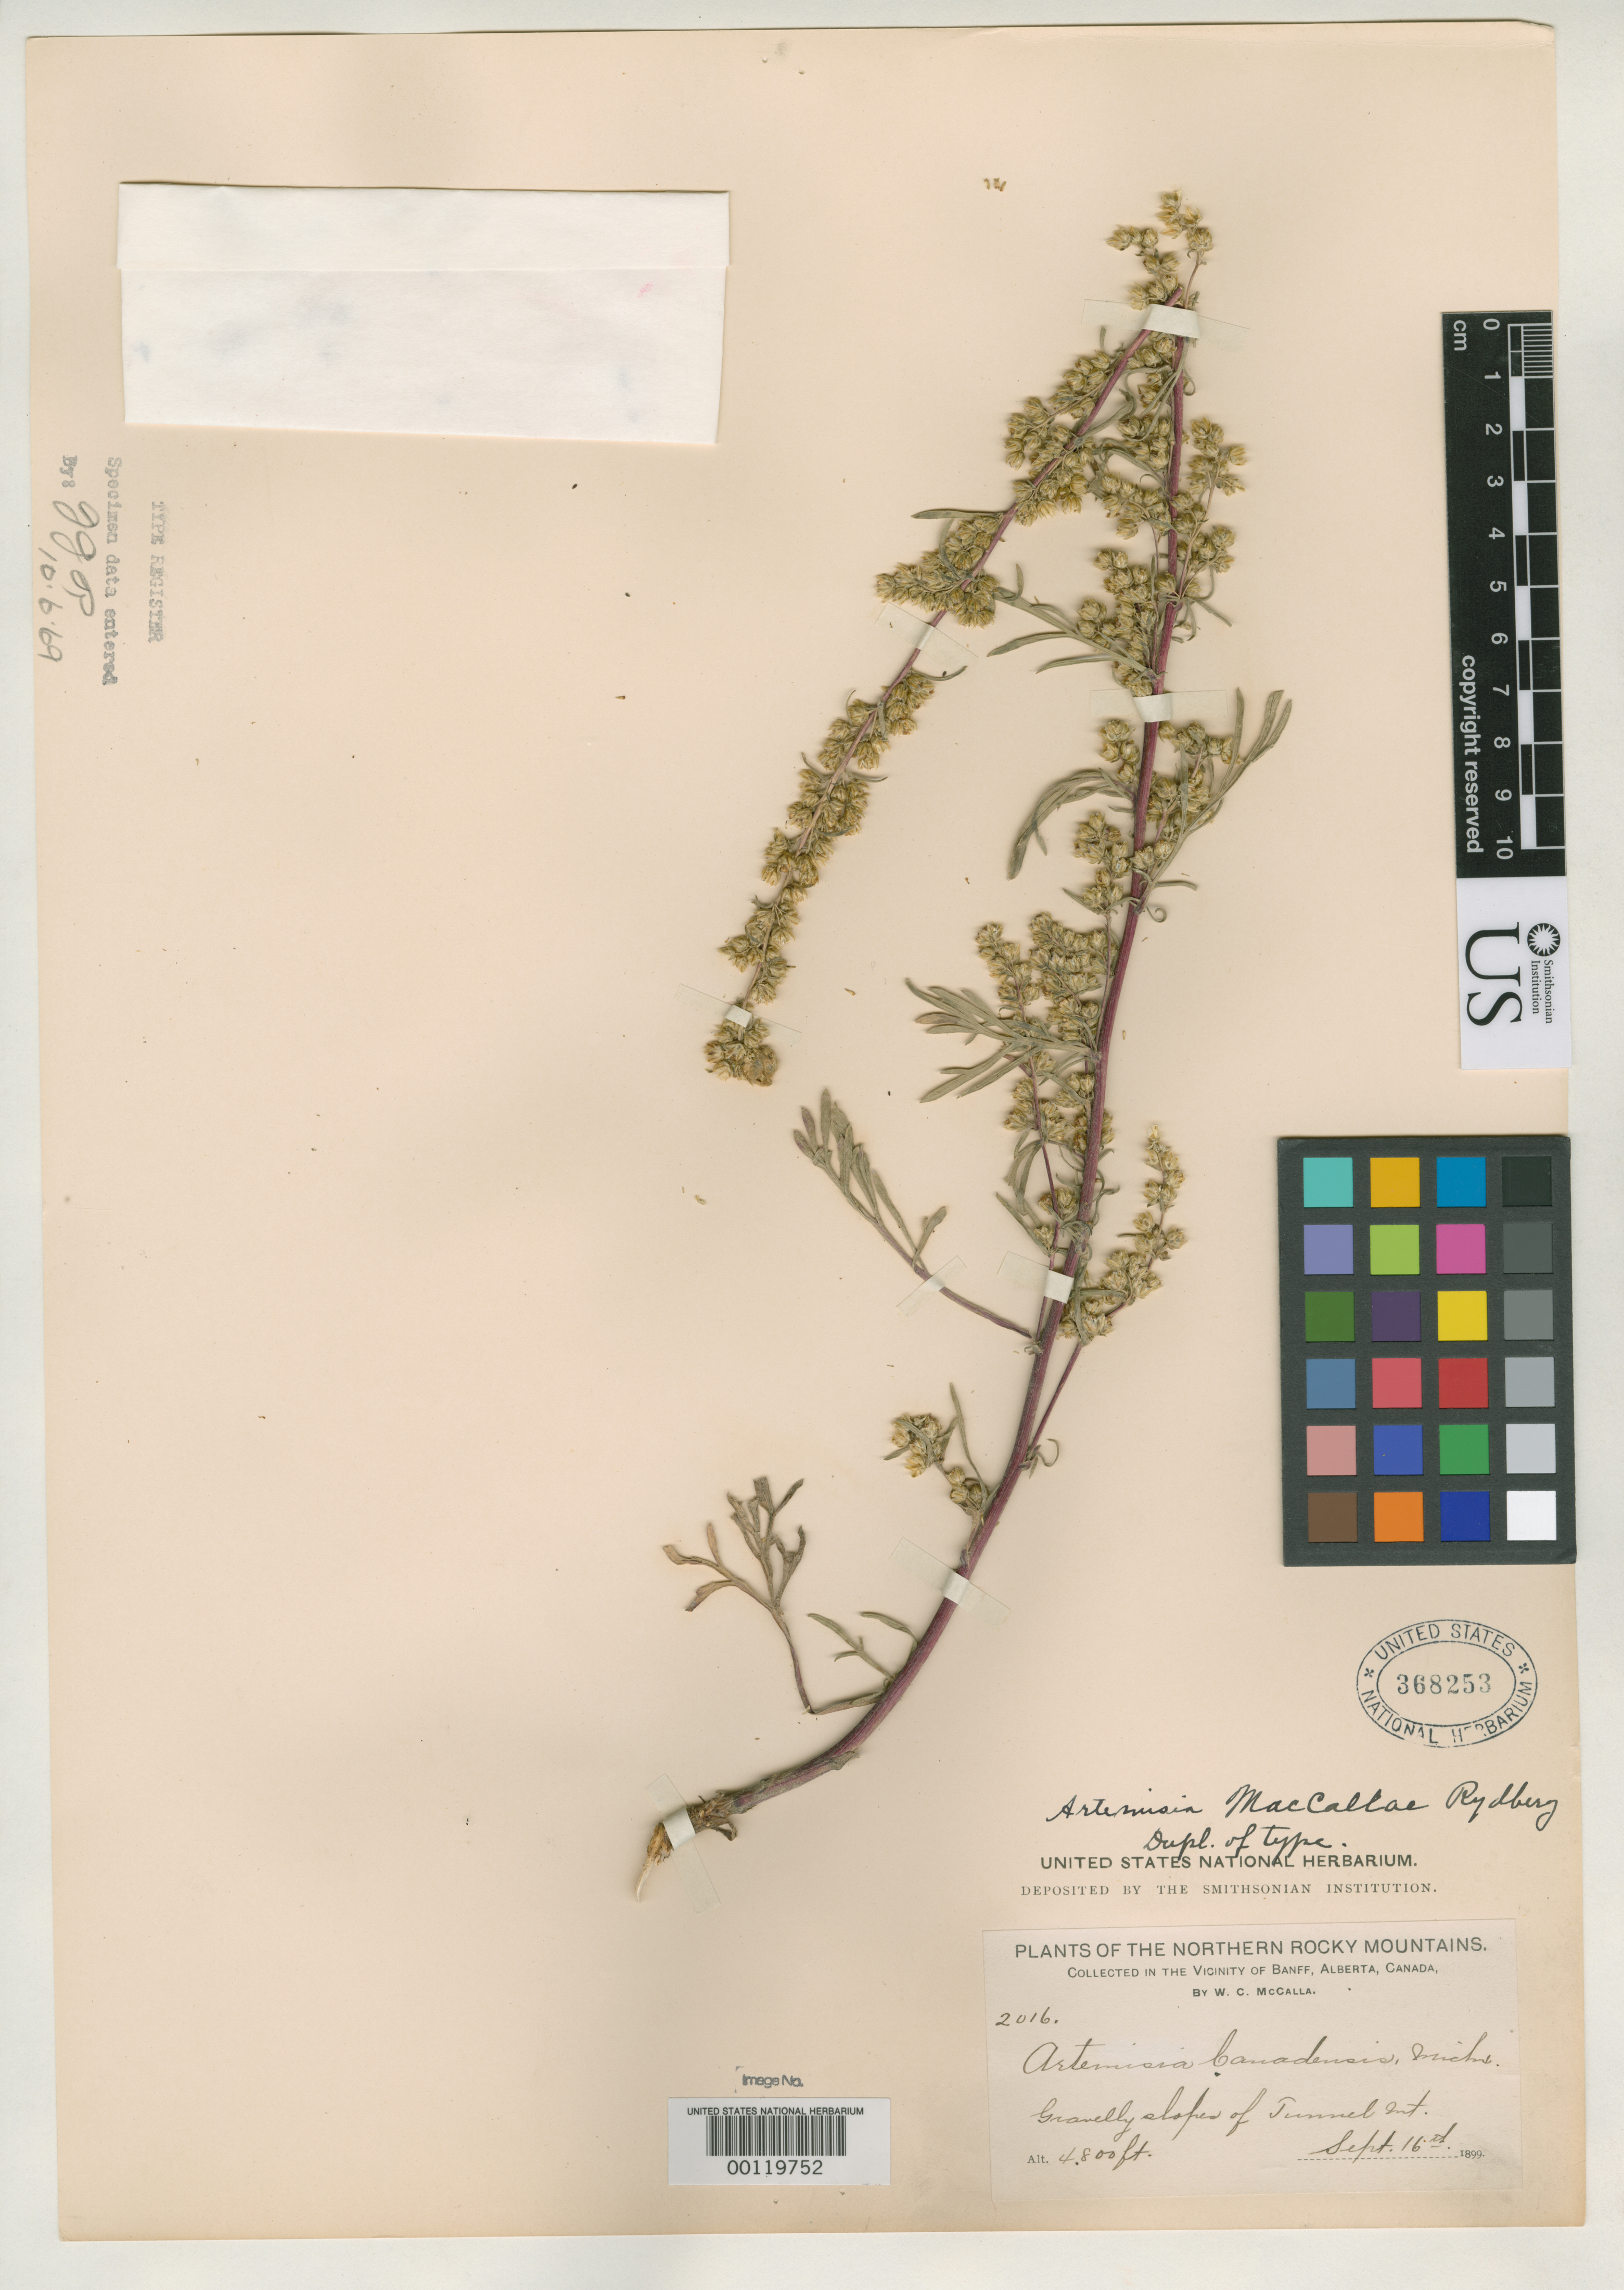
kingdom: Plantae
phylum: Tracheophyta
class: Magnoliopsida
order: Asterales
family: Asteraceae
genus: Artemisia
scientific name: Artemisia maccallae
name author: Rydb.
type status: Isotype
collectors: W. McCalla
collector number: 2016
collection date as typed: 16 Sep 1899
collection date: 1899-09-16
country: Canada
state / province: Alberta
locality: Banff, tunnel mountain.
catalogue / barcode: US 368253